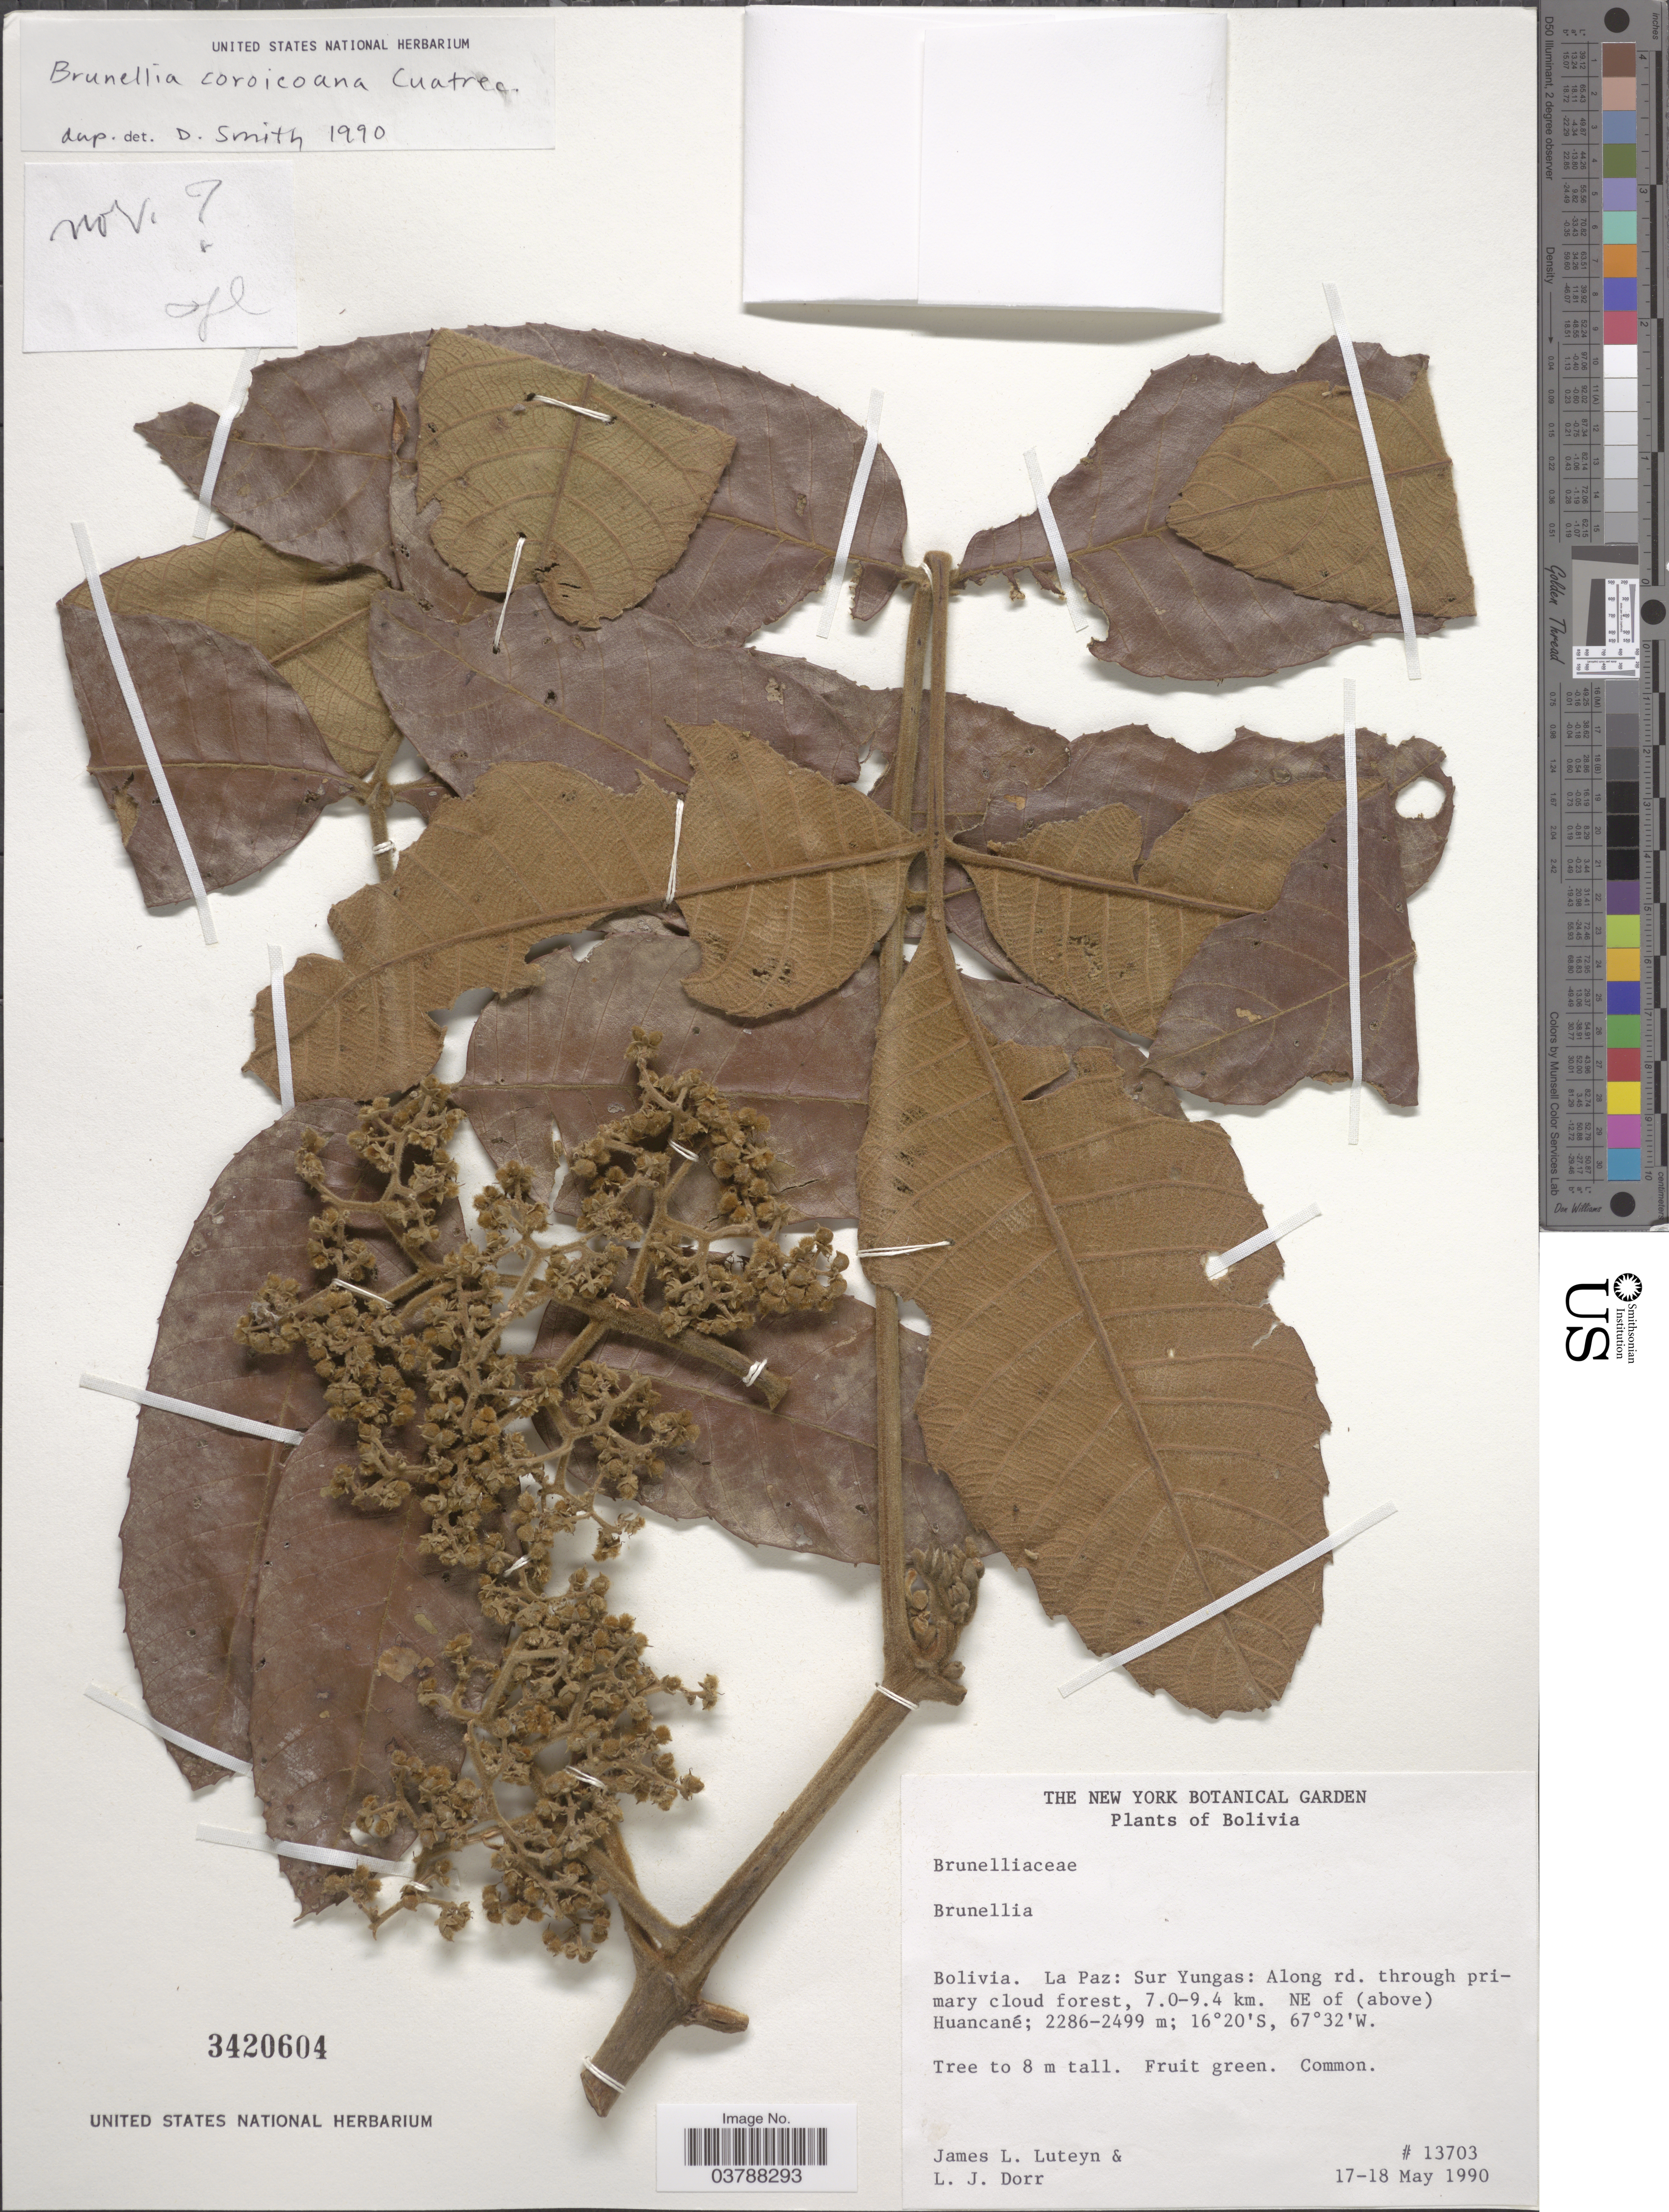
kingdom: Plantae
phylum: Tracheophyta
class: Magnoliopsida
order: Oxalidales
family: Brunelliaceae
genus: Brunellia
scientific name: Brunellia coroicoana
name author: Cuatrec.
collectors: J. Luteyn & L. J. Dorr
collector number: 13703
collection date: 1990-05-17/1990-05-18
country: Bolivia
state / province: La Paz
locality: Sud Yungas: Along rd. through primary cloud forest, 7.0-9.4 km. NE of (above) Huancané.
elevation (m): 2286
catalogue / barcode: US 3420604